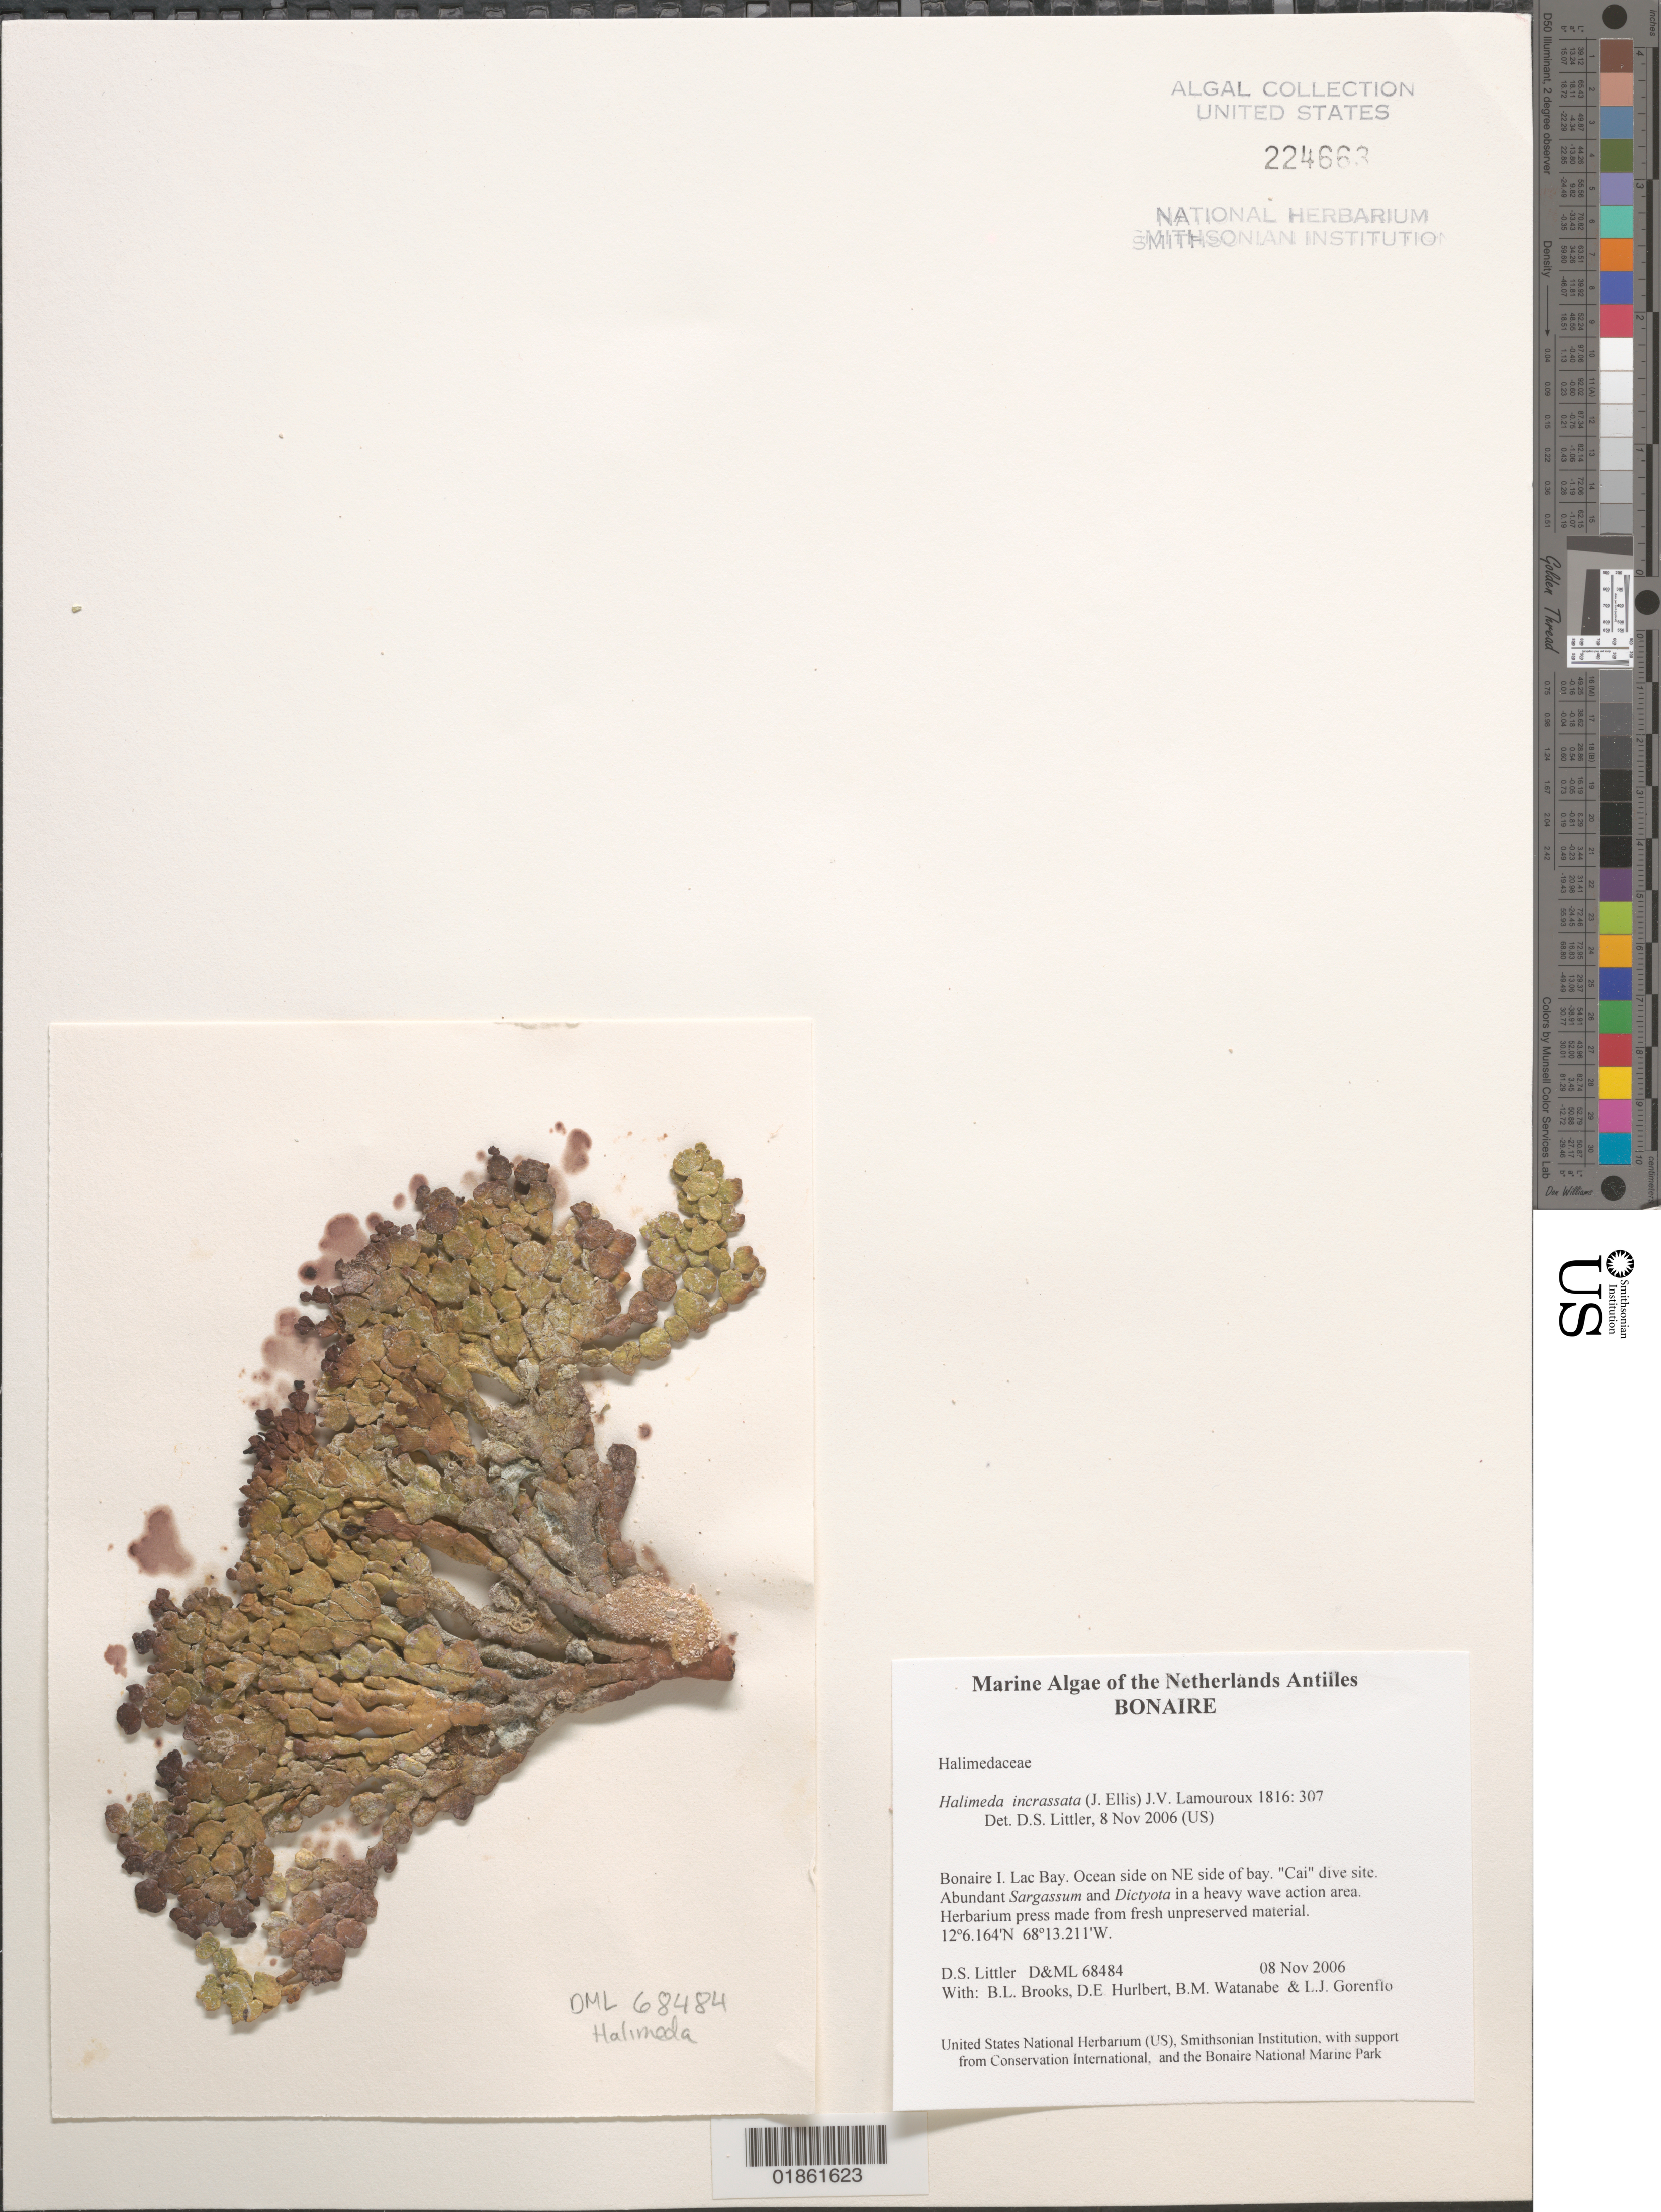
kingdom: Plantae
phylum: Chlorophyta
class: Ulvophyceae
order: Bryopsidales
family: Halimedaceae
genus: Halimeda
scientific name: Halimeda incrassata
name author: (J. Ellis) J.V.Lamouroux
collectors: D. S. Littler, M. M. Littler, D. Hurlburt & L. Gorenflo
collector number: D&ML 68484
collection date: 2006-11-08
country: Netherlands Antilles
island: Bonaire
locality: Bonaire. NE of Lac Bay. Cai dive site.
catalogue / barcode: US 224663